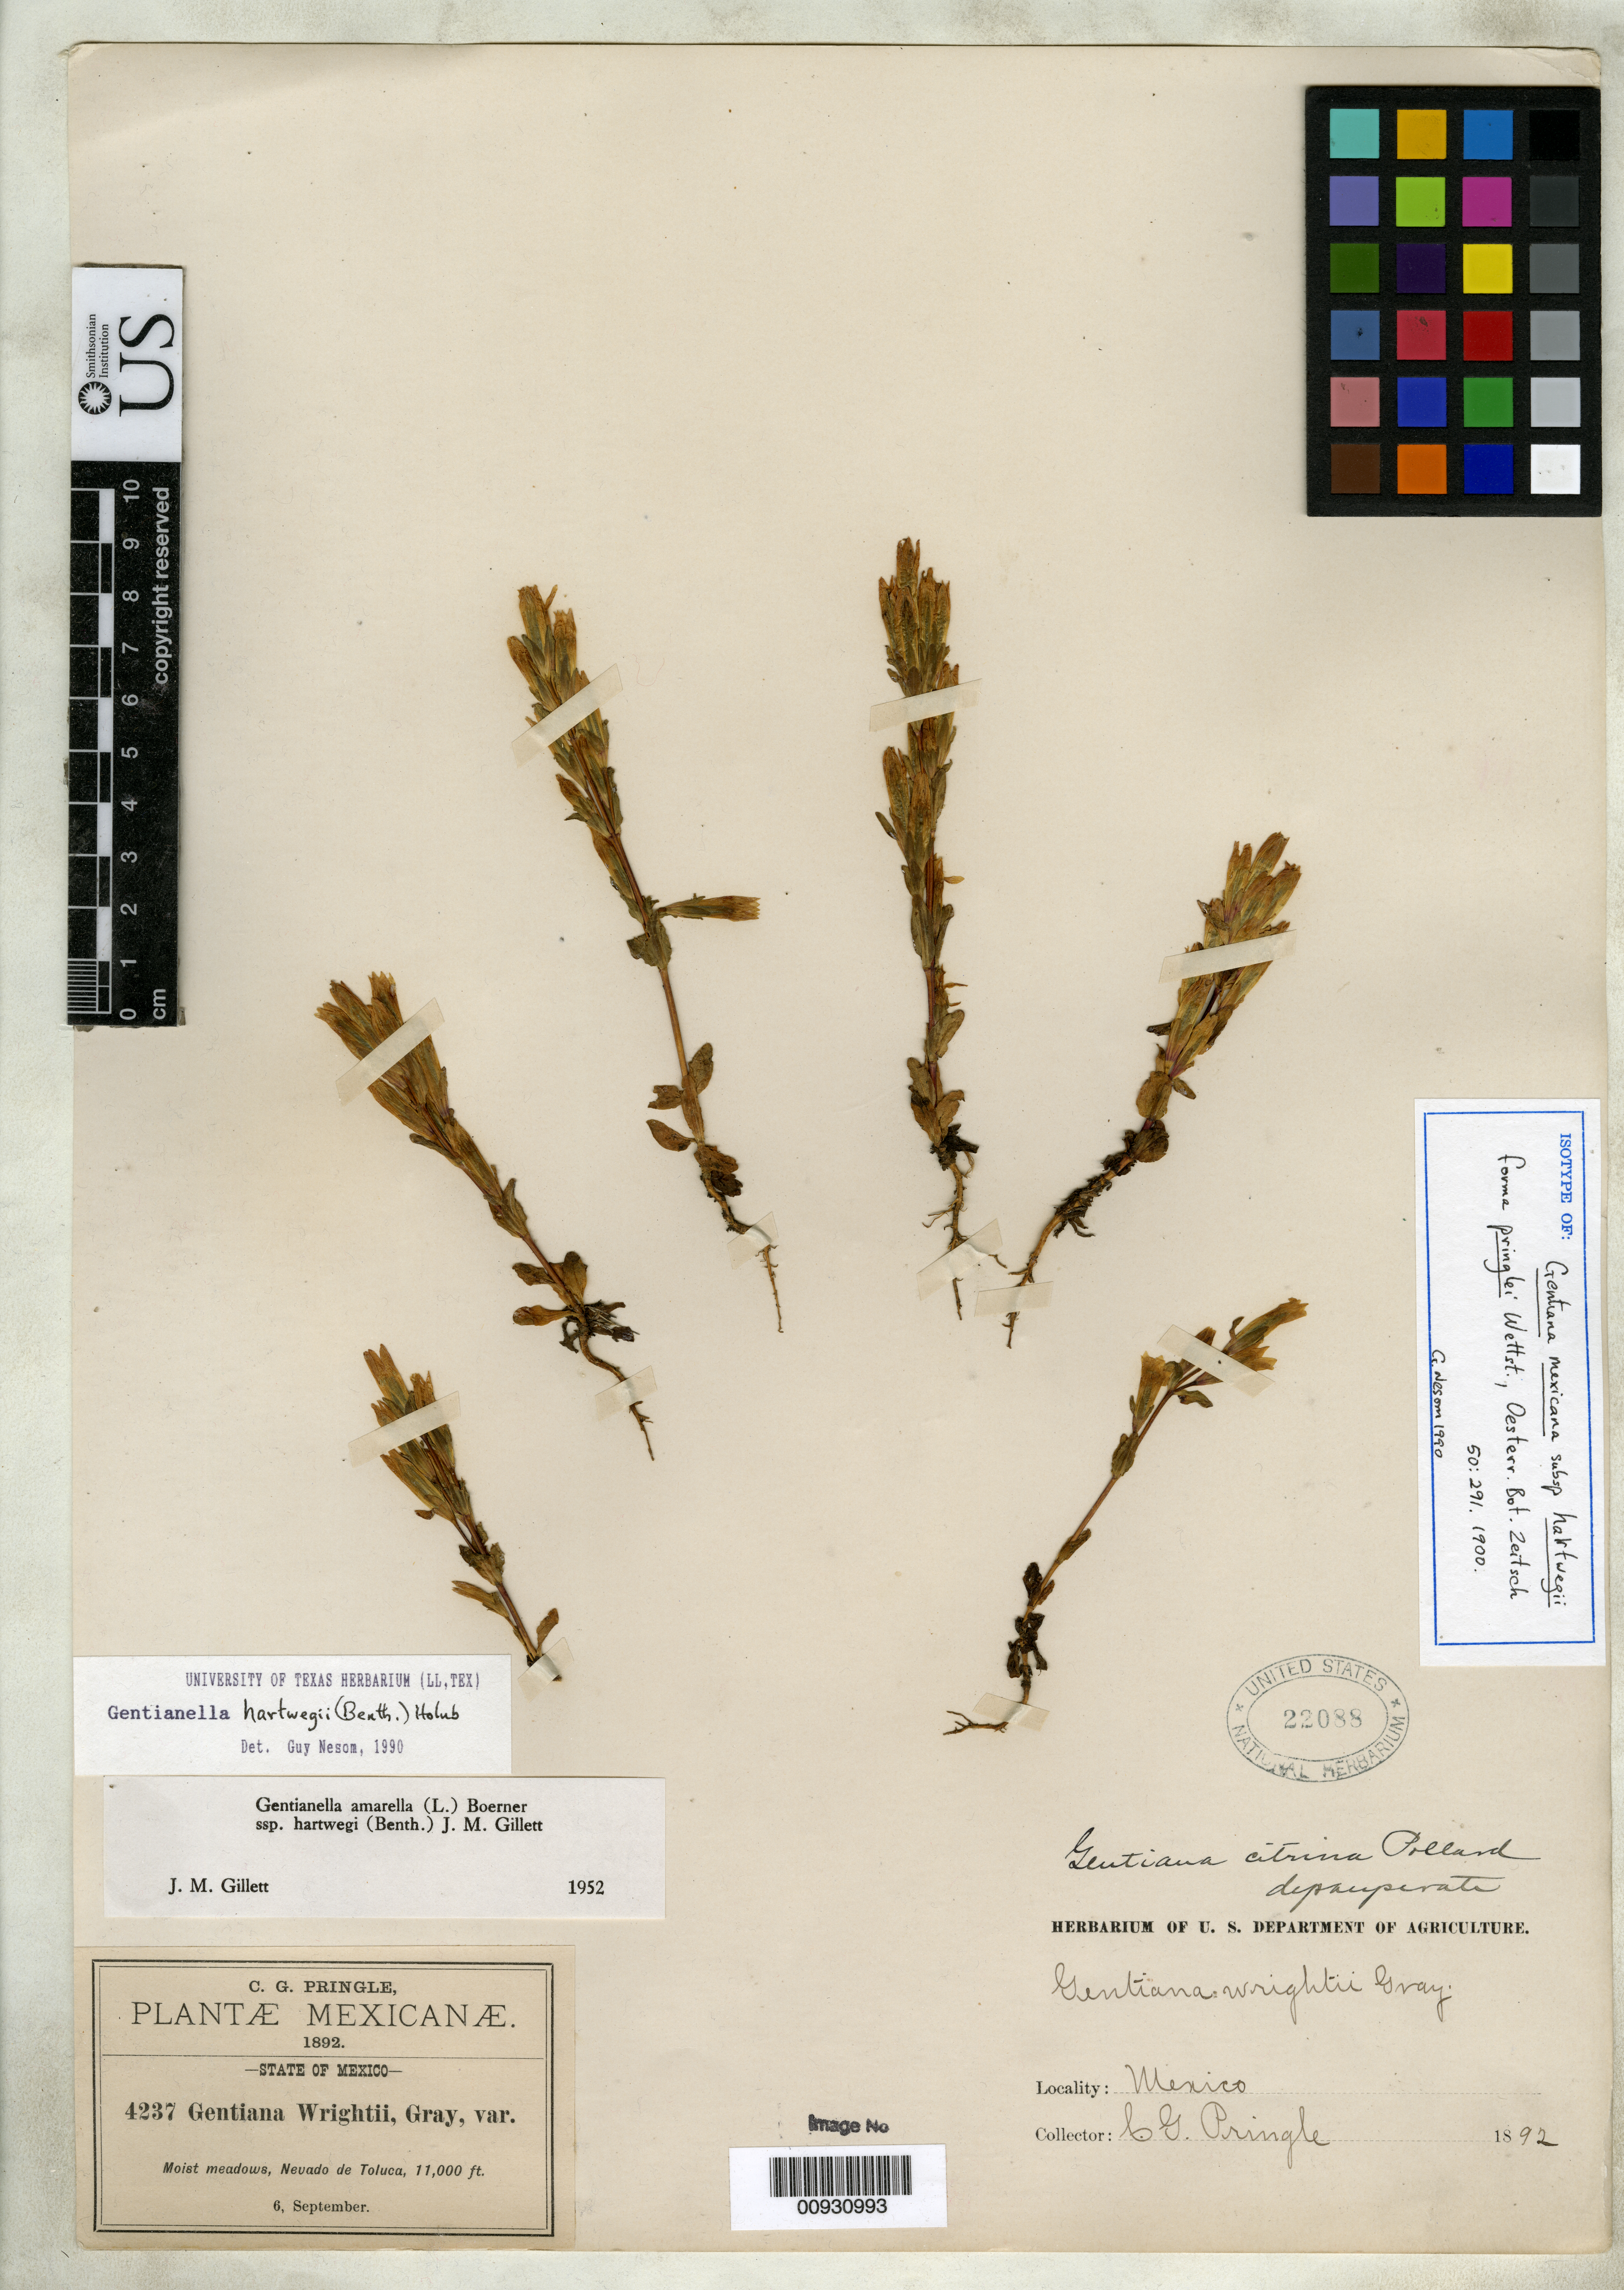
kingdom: Plantae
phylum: Tracheophyta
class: Magnoliopsida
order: Gentianales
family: Gentianaceae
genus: Gentiana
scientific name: Gentiana mexicana subsp. hartwegii f. pringlei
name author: Wettstein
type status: Isotype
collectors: C. G. Pringle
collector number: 4237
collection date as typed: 06 Sep 1892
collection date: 1892-09-06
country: Mexico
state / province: México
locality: Nevado de Toluca.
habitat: Moist meadows.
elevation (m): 3353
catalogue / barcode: US 22088